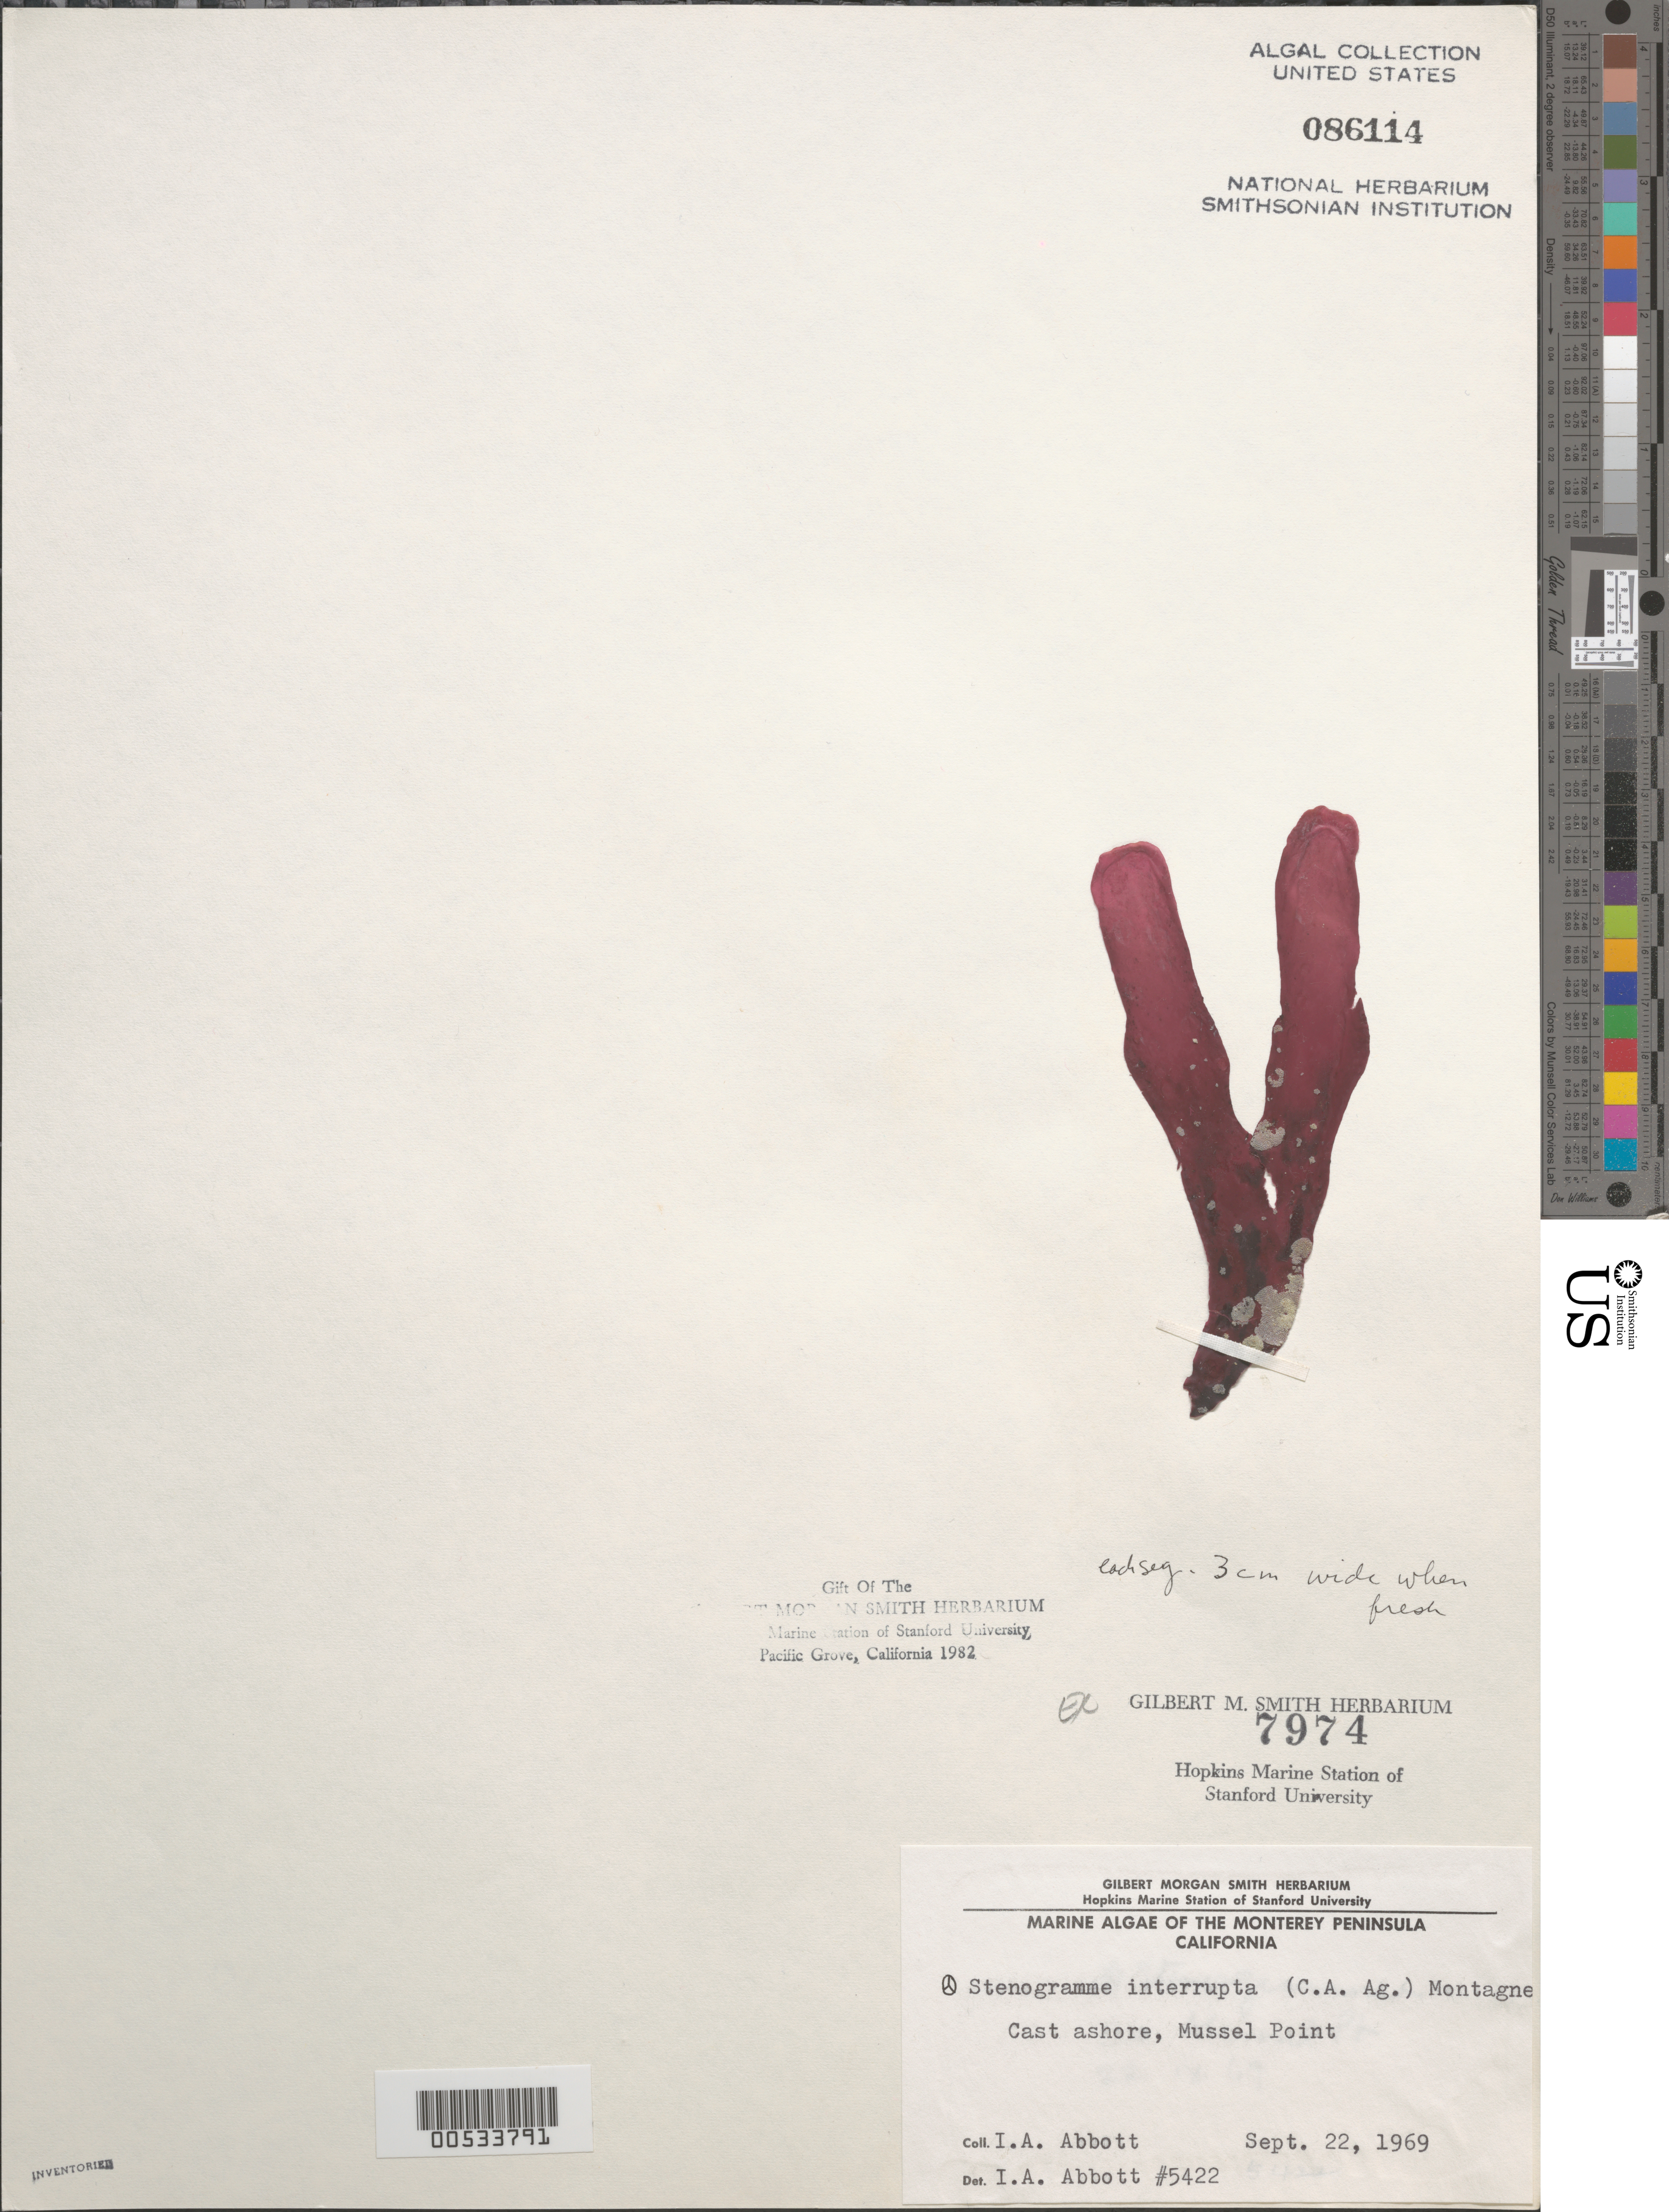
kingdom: Plantae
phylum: Rhodophyta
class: Florideophyceae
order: Gigartinales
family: Phyllophoraceae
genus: Stenogramma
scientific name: Stenogramma interruptum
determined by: Abbott, Isabella A.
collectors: I. A. Abbott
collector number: IAA 5422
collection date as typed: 22 Sep 1969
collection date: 1969-09-22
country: United States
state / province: California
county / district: Monterey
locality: Mussel Point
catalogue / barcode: US 86114